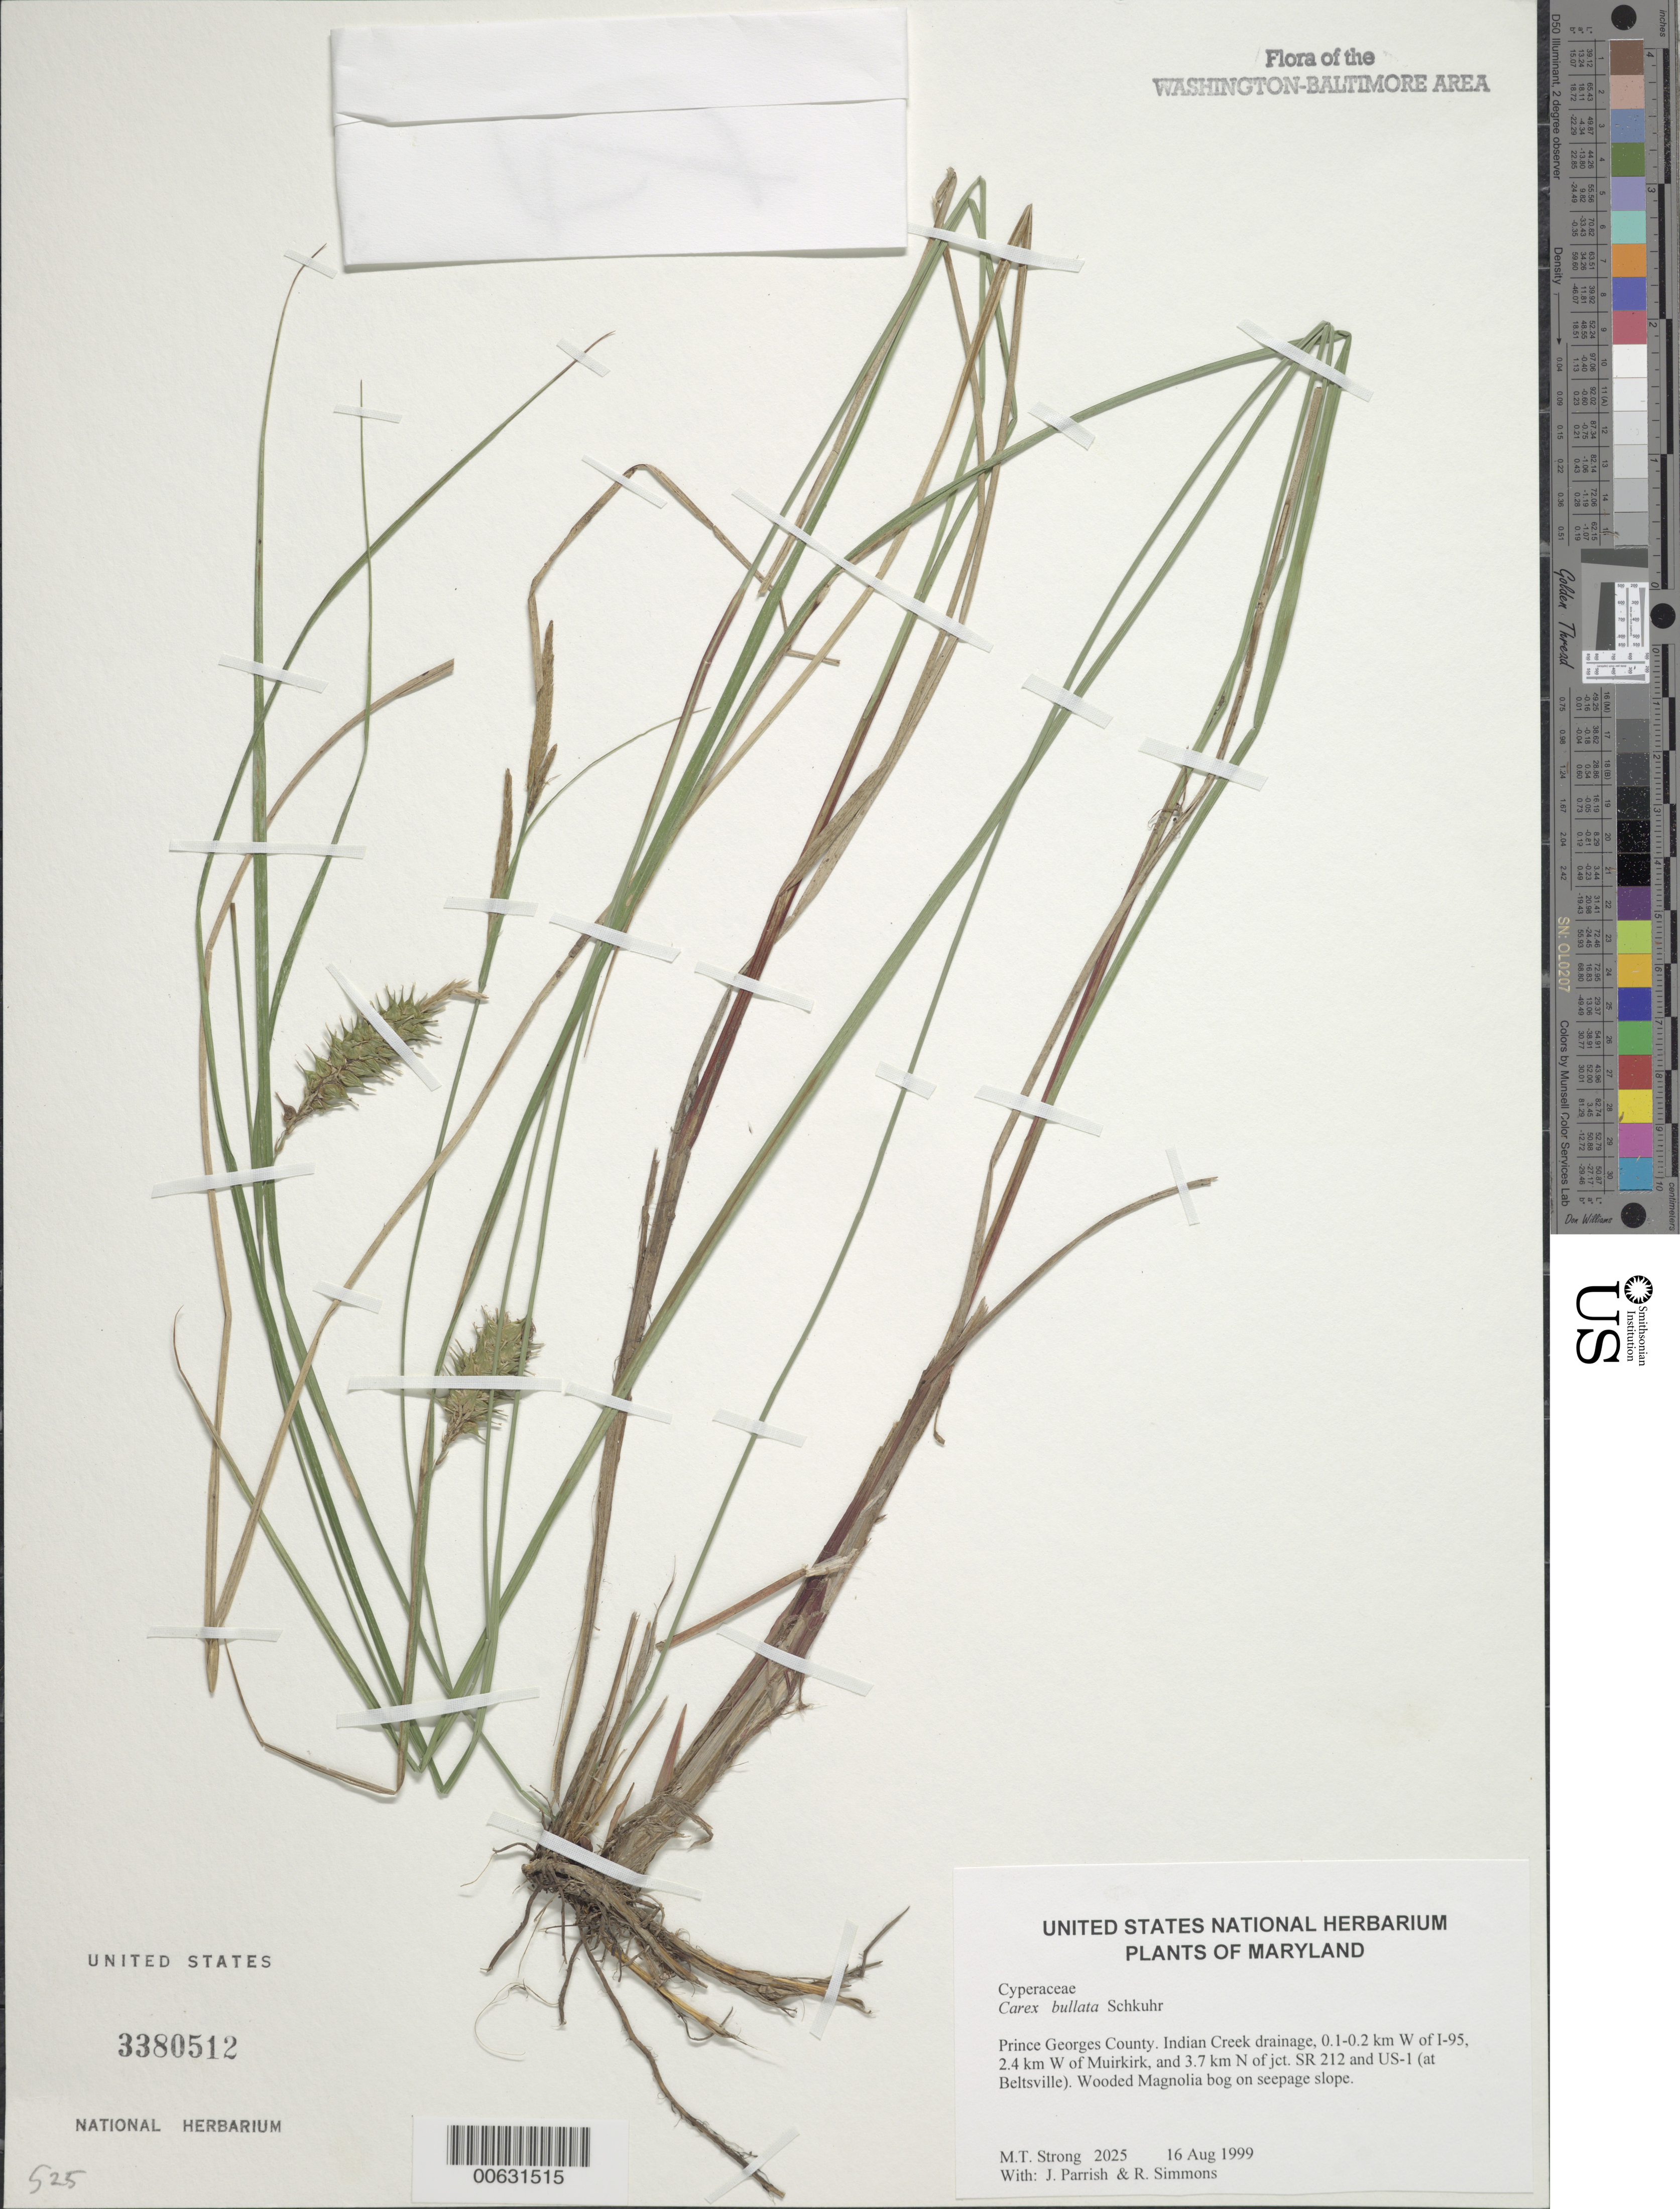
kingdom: Plantae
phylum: Tracheophyta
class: Liliopsida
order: Poales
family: Cyperaceae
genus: Carex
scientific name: Carex bullata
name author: Schkuhr ex Willd.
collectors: M. T. Strong, J. Parrish & R. Simmons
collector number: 2025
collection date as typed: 16 Aug 1999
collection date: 1999-08-16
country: United States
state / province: Maryland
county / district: Prince George's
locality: Indian Creek drainage, 0.1-0.2 km W of I-95, 2.4 km W of Muirkirk, and 3.7 km N of jct. SR 212 and US-1 (at Beltsville).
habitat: Wooded Magnolia bog on seepage slope.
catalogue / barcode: US 3380512